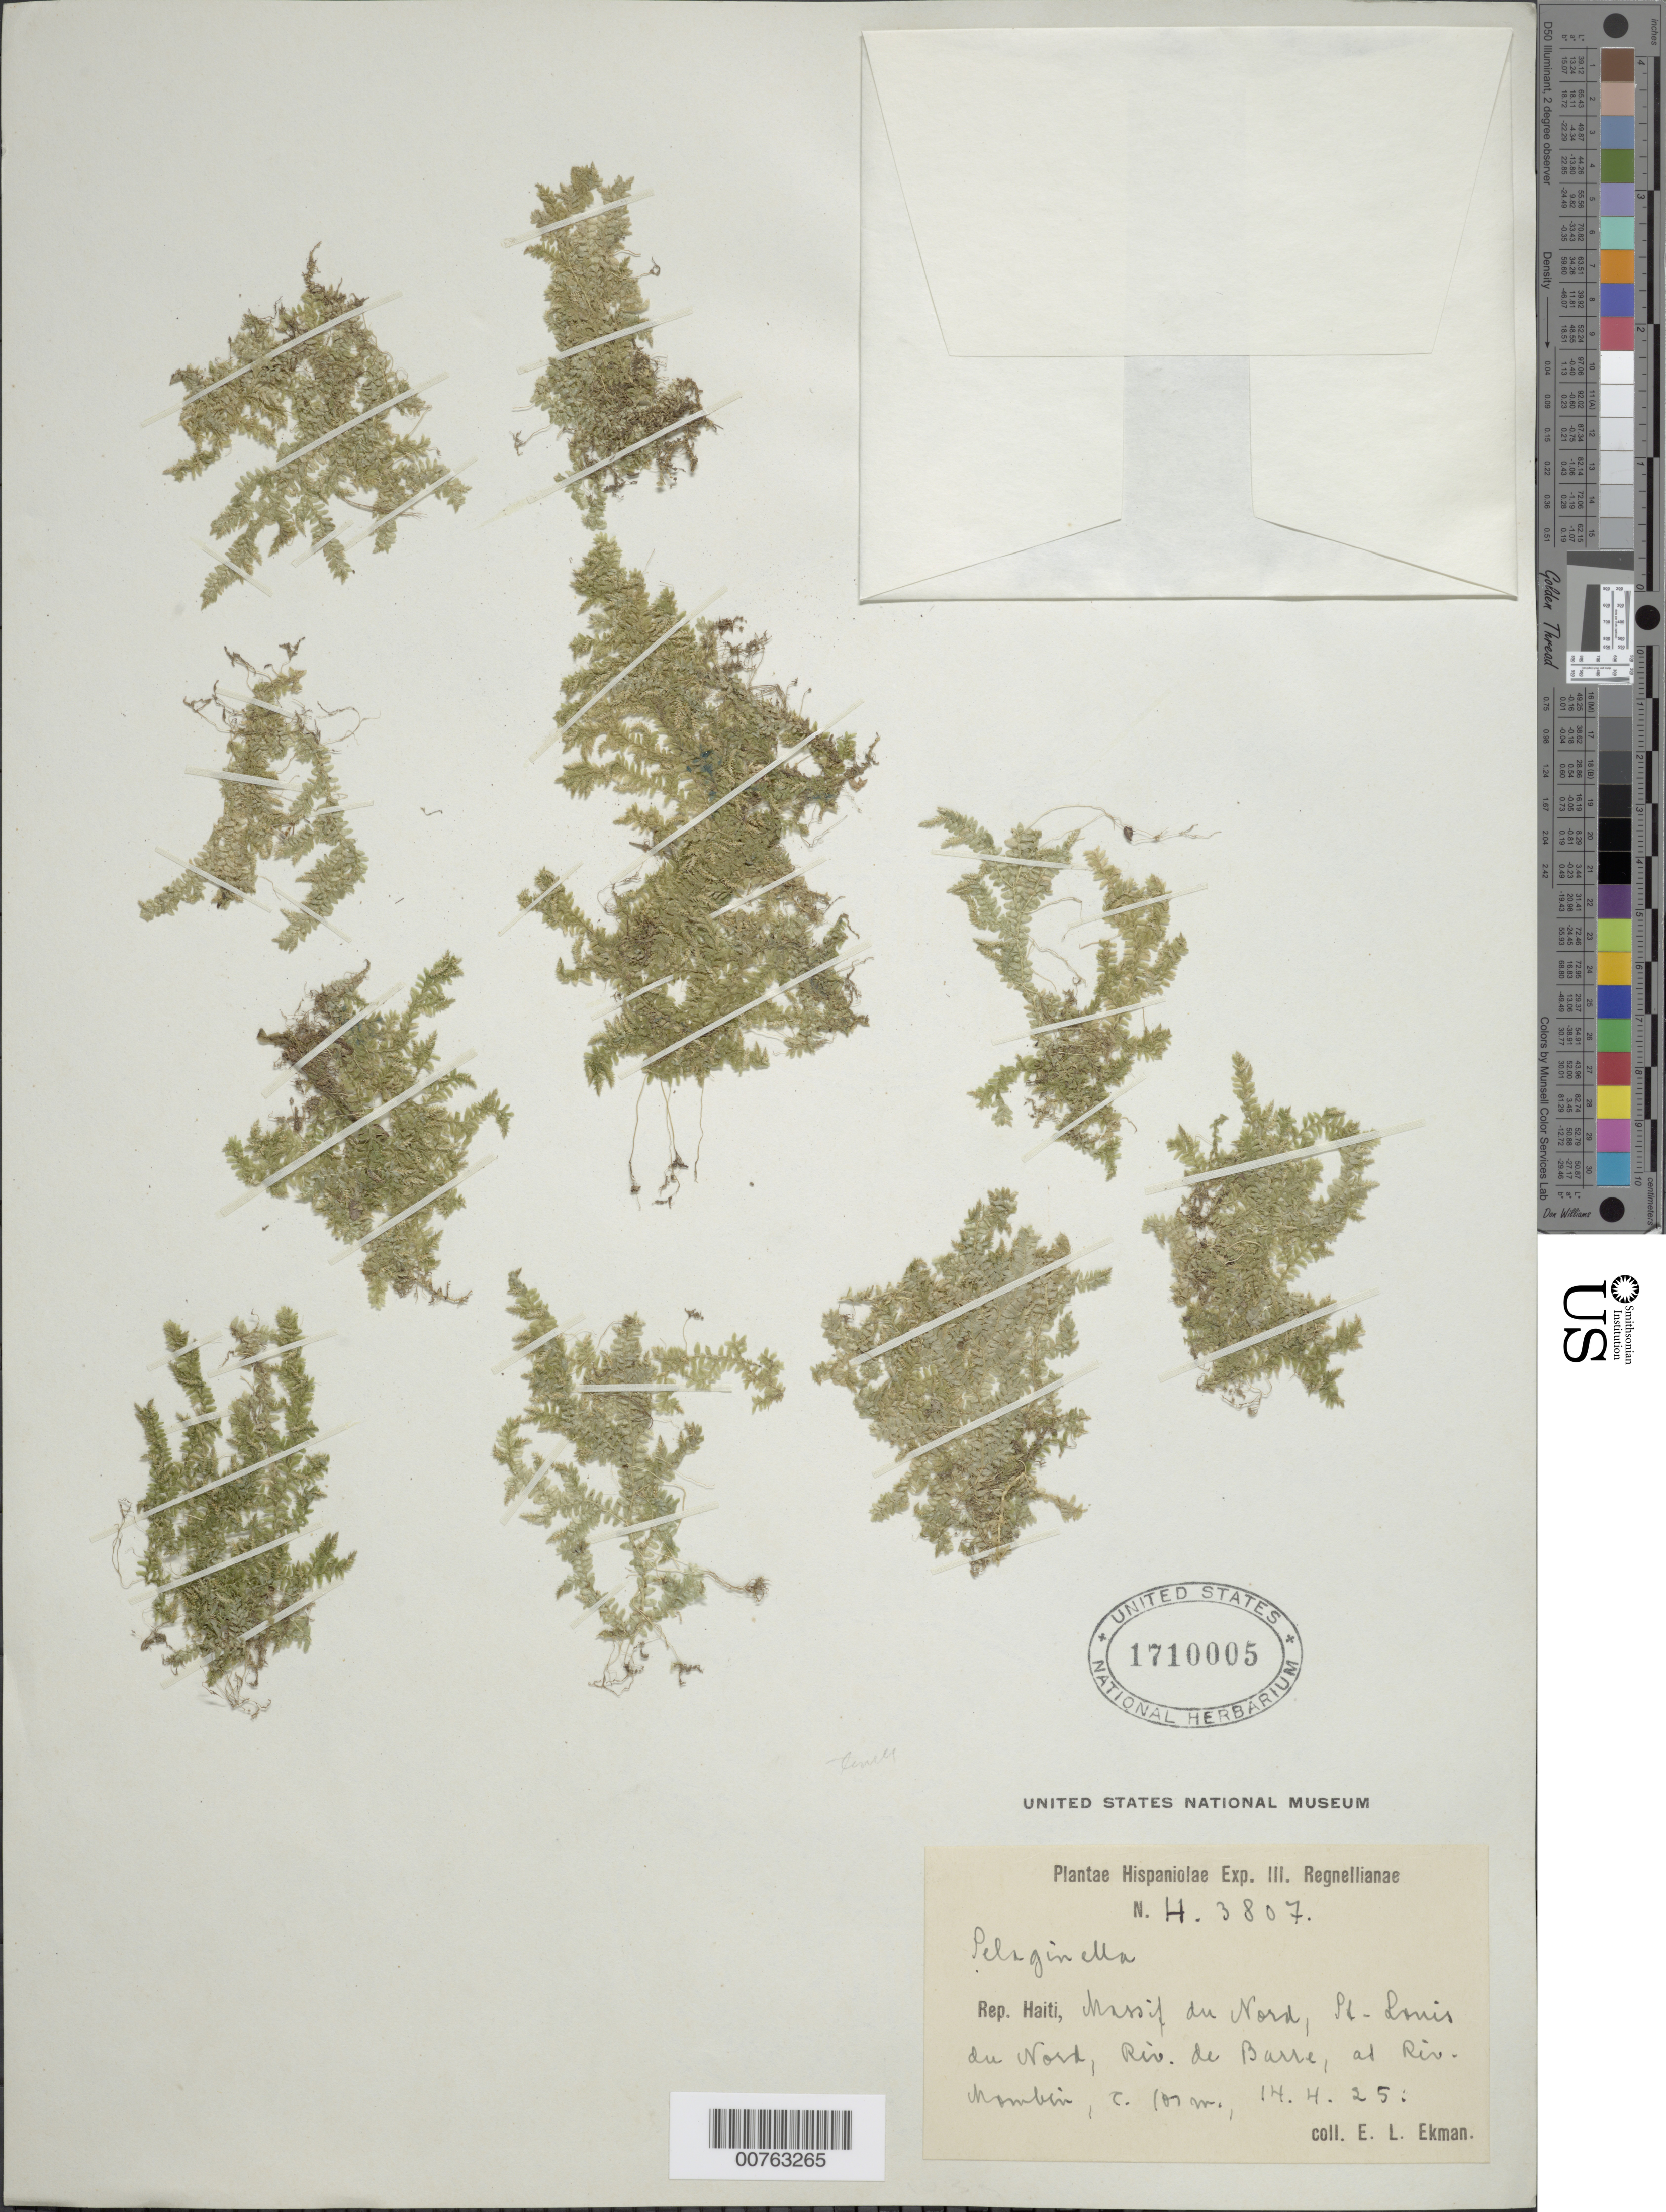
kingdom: Plantae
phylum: Tracheophyta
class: Lycopodiopsida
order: Selaginellales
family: Selaginellaceae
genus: Selaginella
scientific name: Selaginella tenella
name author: (P. Beauv.) Spring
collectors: E. L. Ekman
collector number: H 3807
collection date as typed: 14 Apr 1925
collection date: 1925-04-14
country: Haiti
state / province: Nord-Óuest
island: Hispaniola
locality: Massif du Nord, St. Louis du Nord, Riv. De Barre, at Riv. Mombin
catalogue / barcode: US 1710005